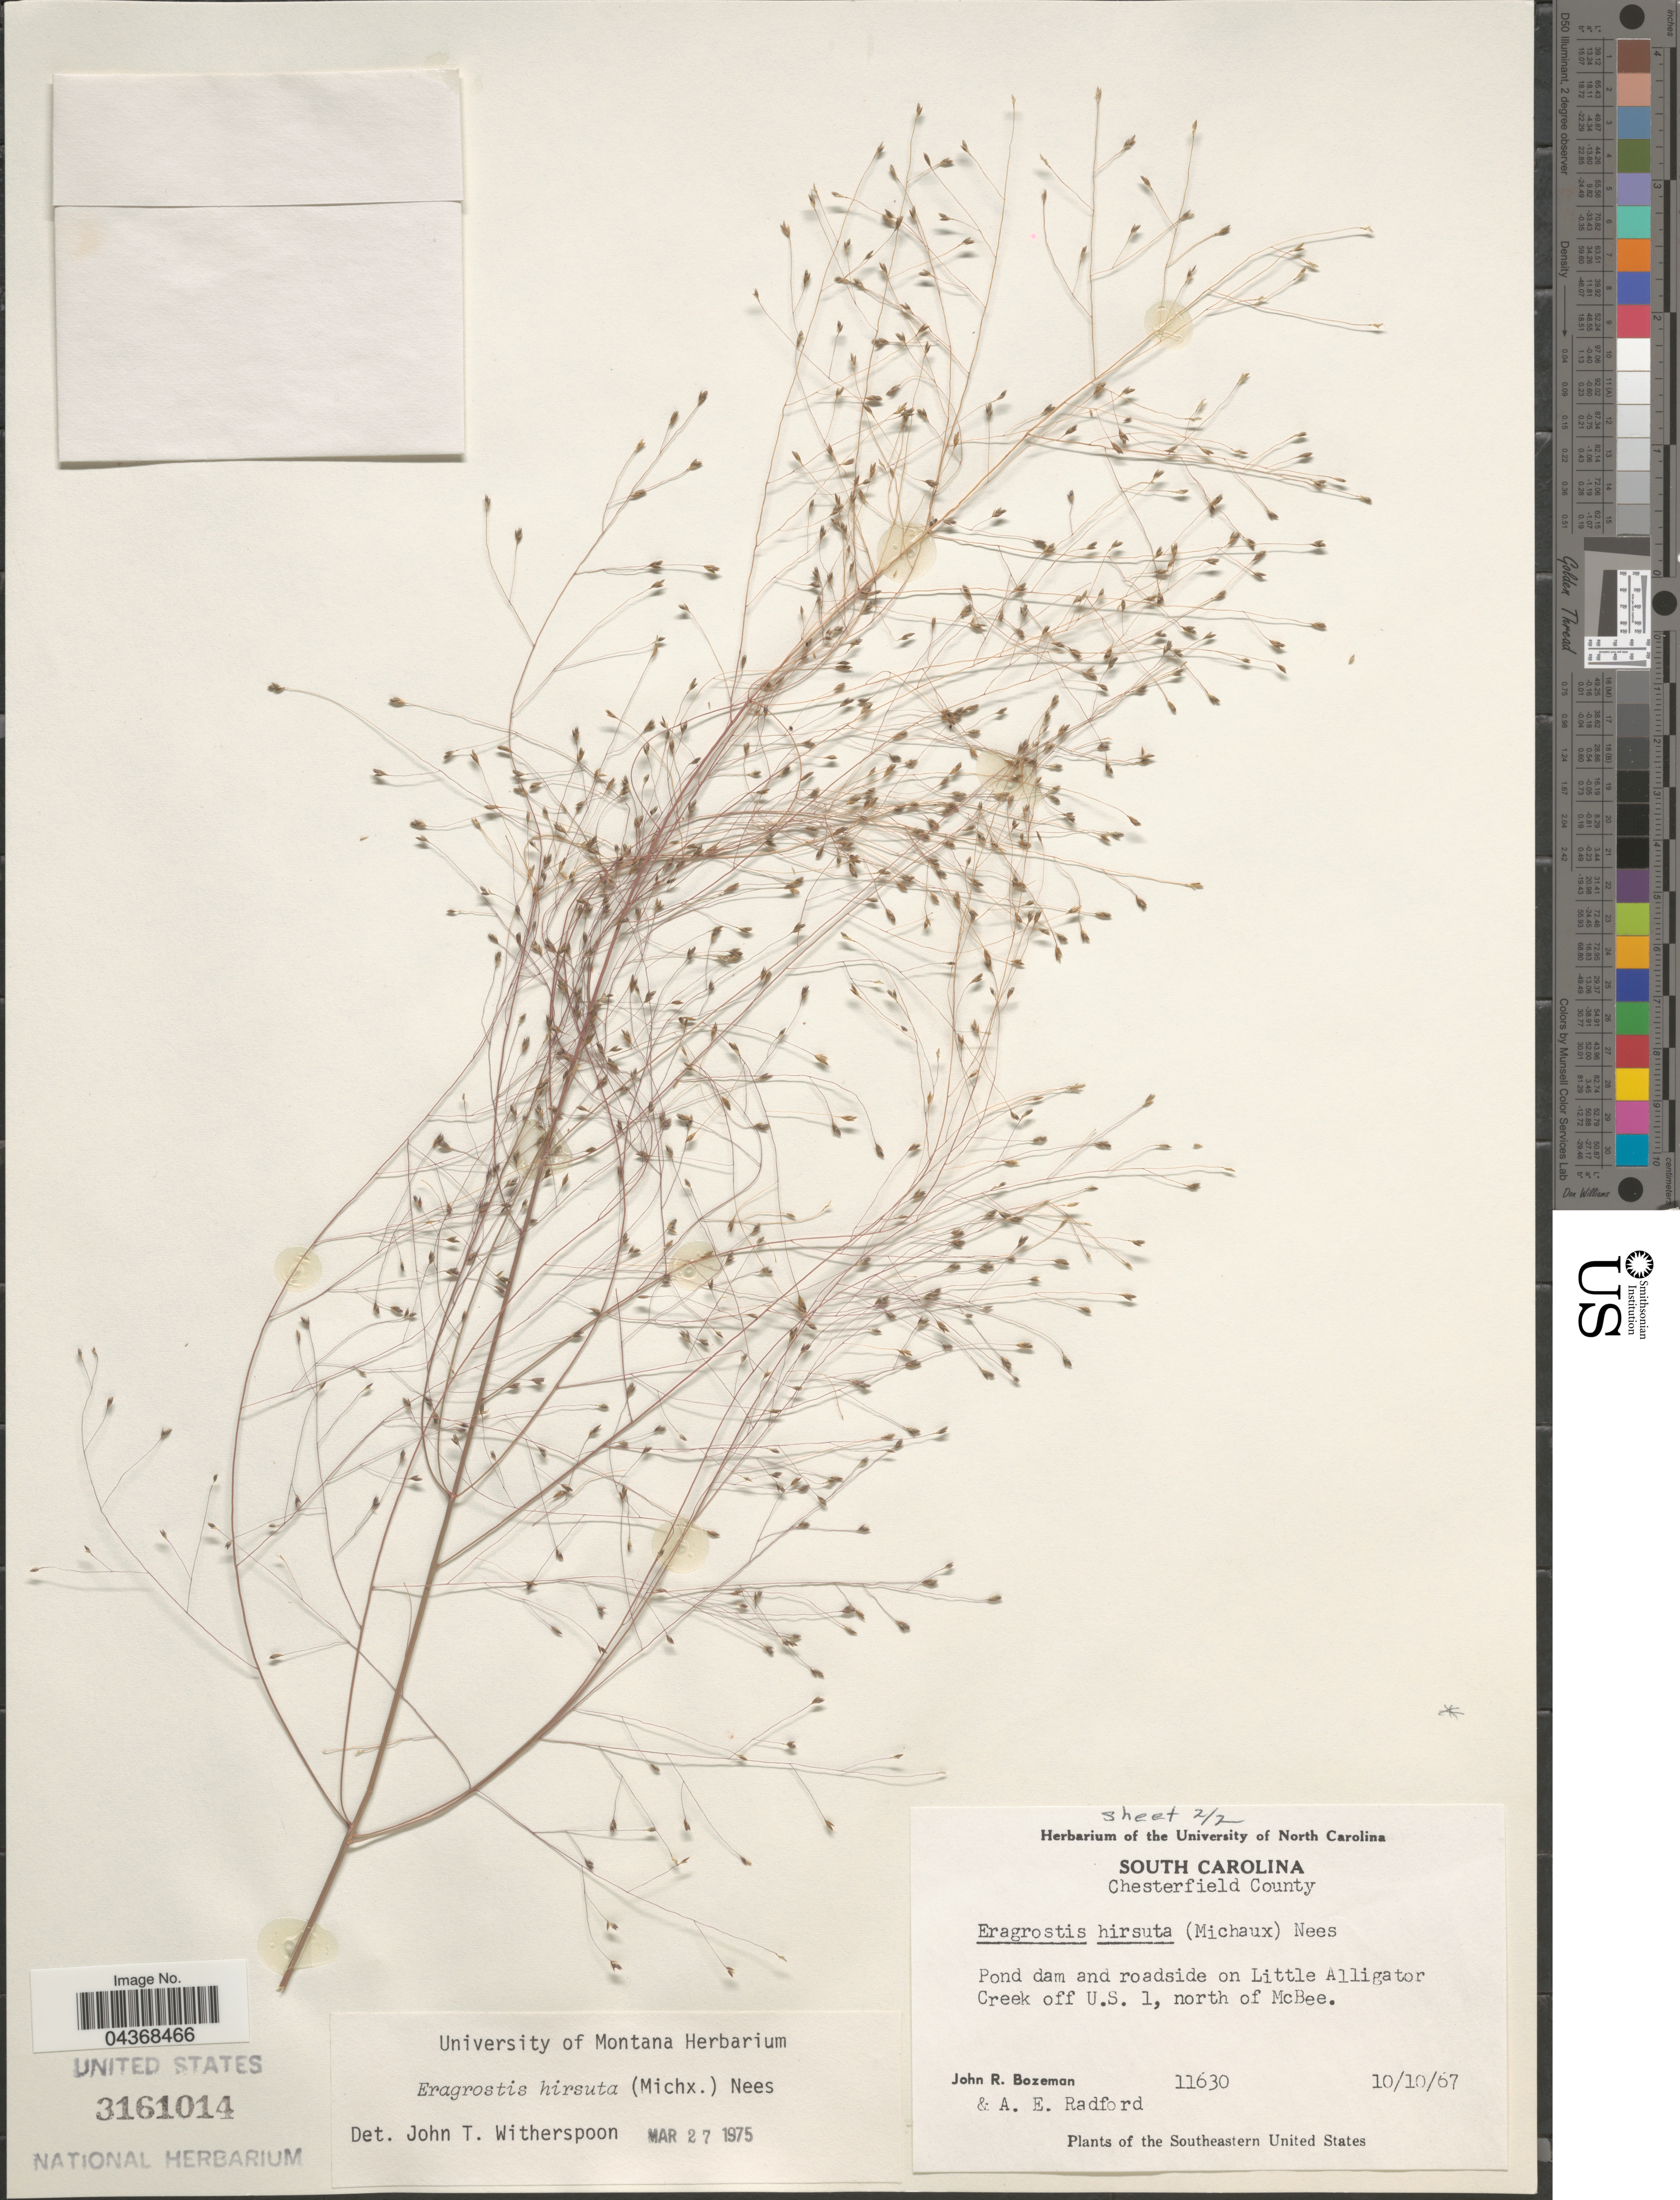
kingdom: Plantae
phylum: Tracheophyta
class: Liliopsida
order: Poales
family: Poaceae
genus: Eragrostis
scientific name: Eragrostis hirsuta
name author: (Michx.) Nees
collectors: J. R. Bozeman & A. E. Radford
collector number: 11630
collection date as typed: Transcribed d/m/y: 10/10/67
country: United States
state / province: South Carolina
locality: Chesterfield County. Pond dam and roadside on Little Alligator Creek off U.S. 1, north of McBee. The Southeastern United States.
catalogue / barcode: US 3161014